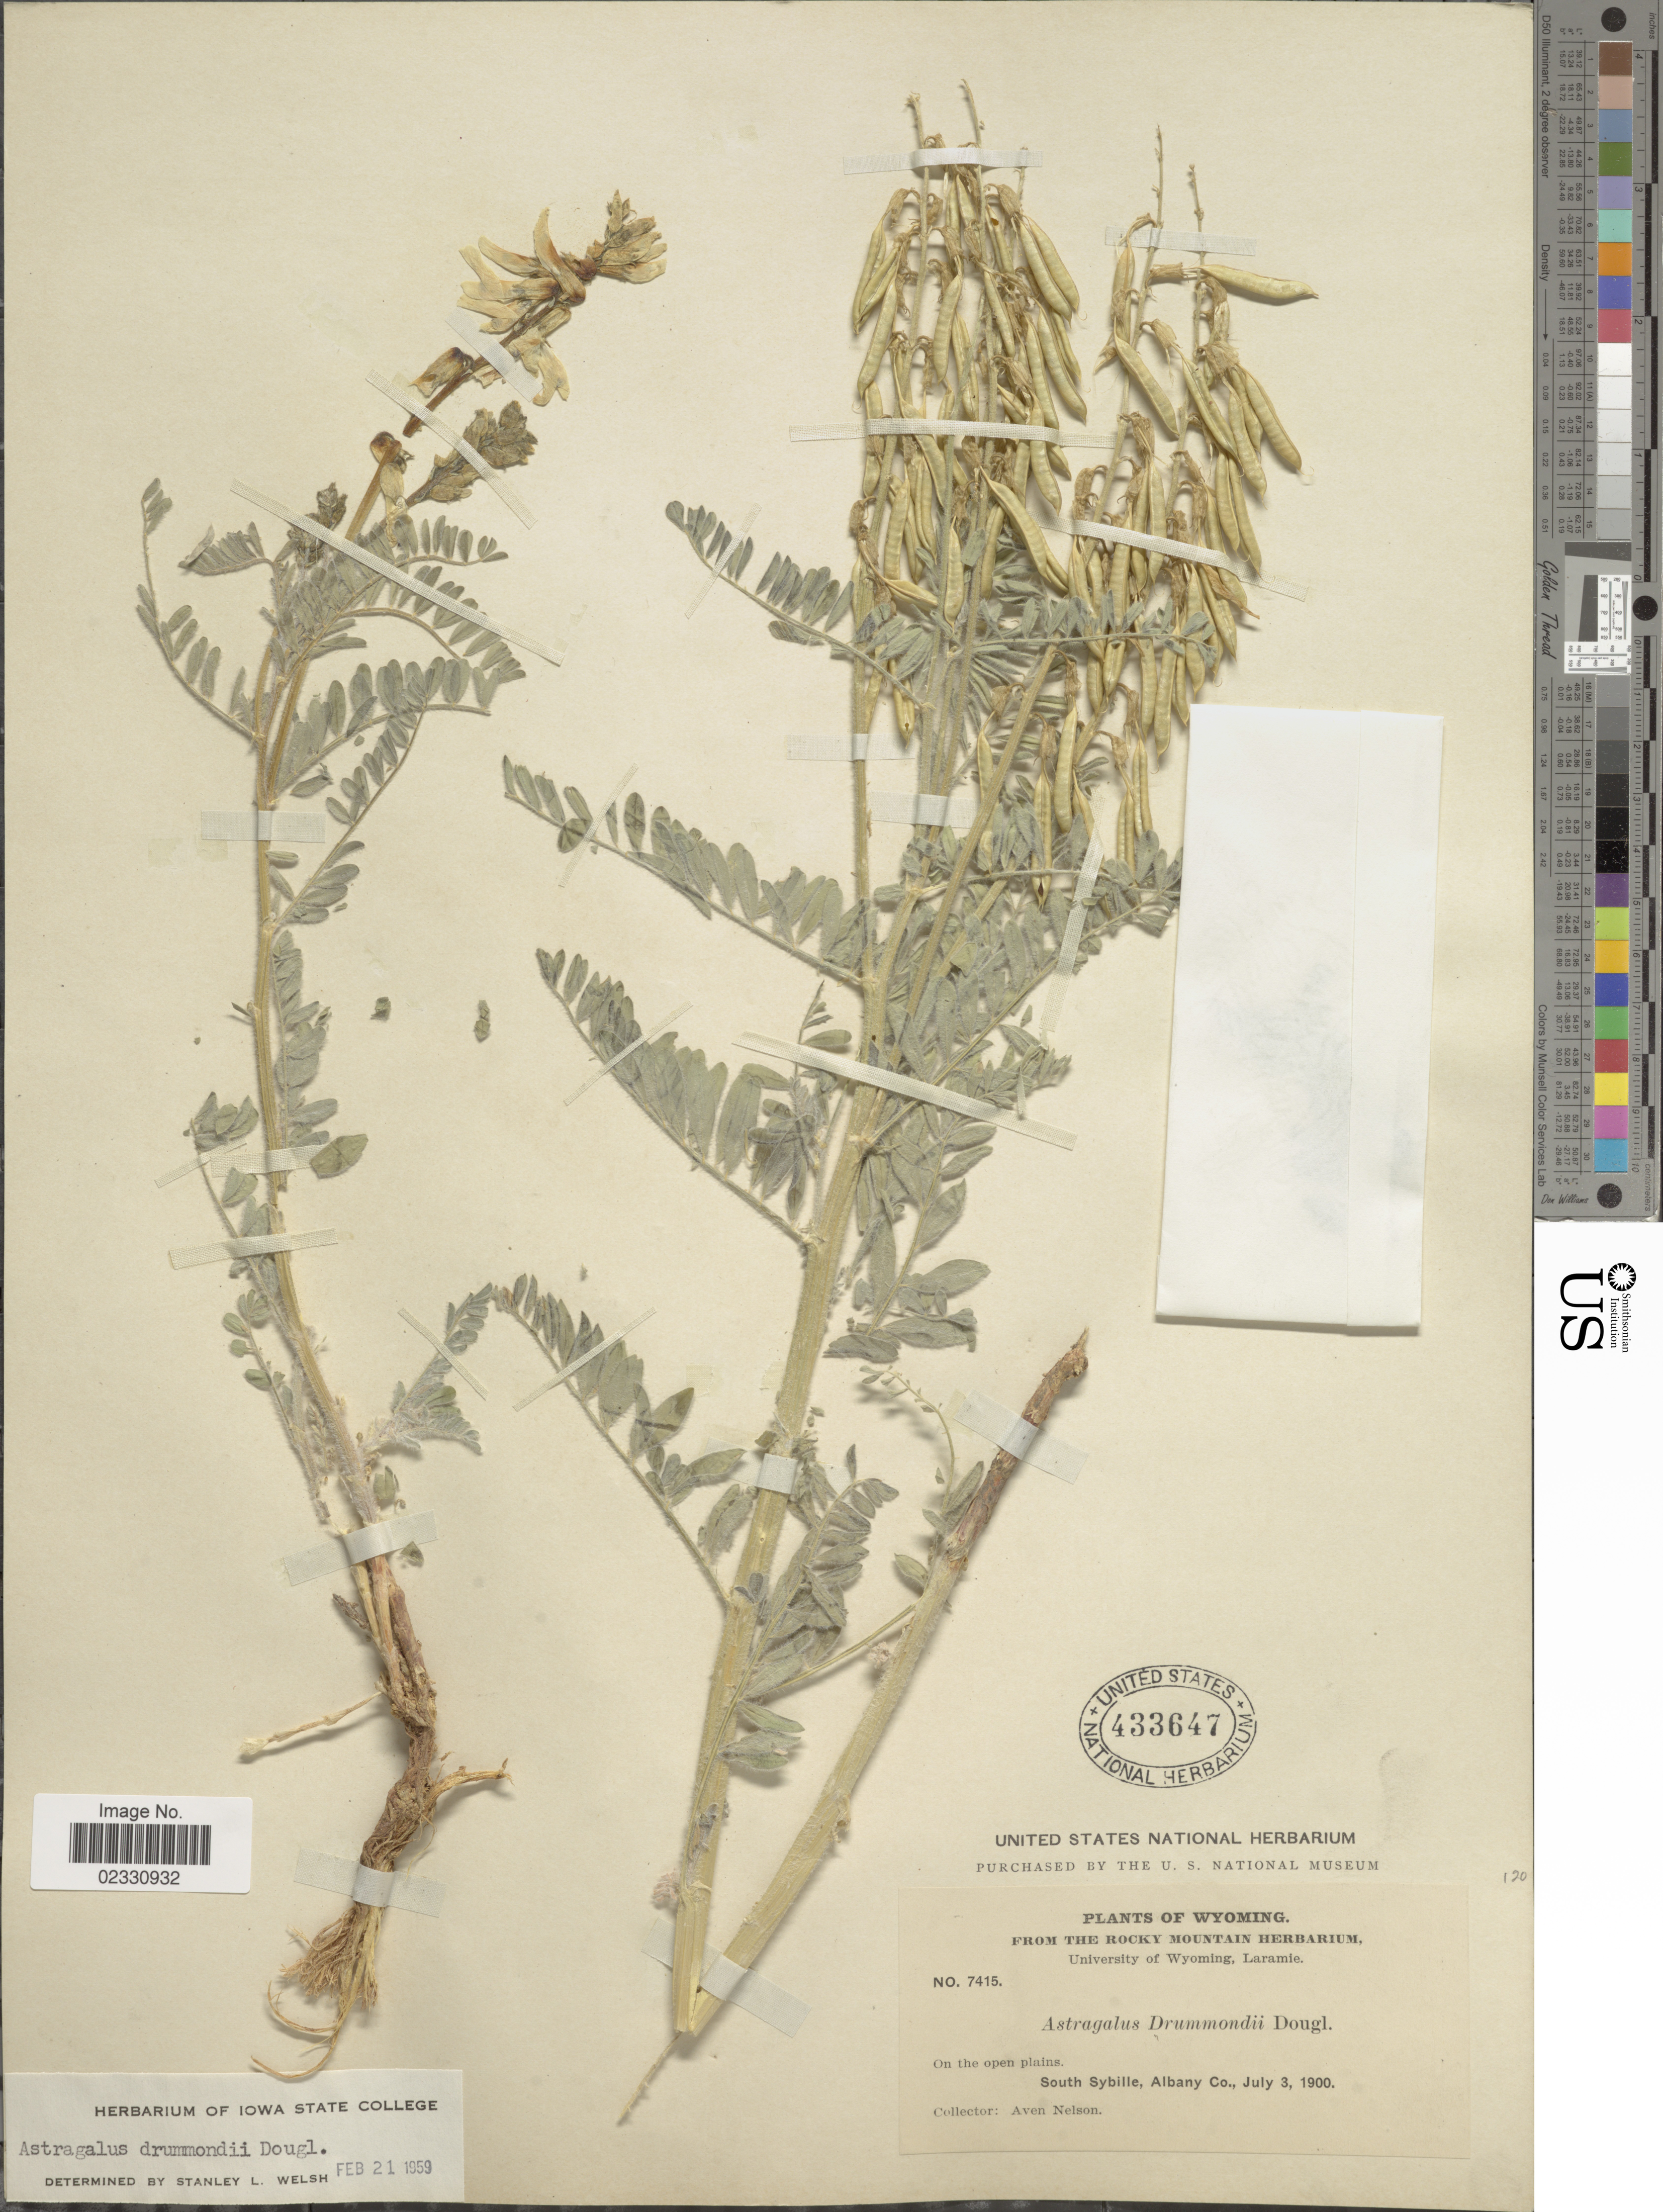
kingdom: Plantae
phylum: Tracheophyta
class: Magnoliopsida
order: Fabales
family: Fabaceae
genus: Astragalus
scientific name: Astragalus drummondii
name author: Hook.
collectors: A. Nelson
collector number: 7415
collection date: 1900-07-03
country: United States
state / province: Wyoming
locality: On the open plains, South Sybille, Albany Co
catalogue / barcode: US 433647